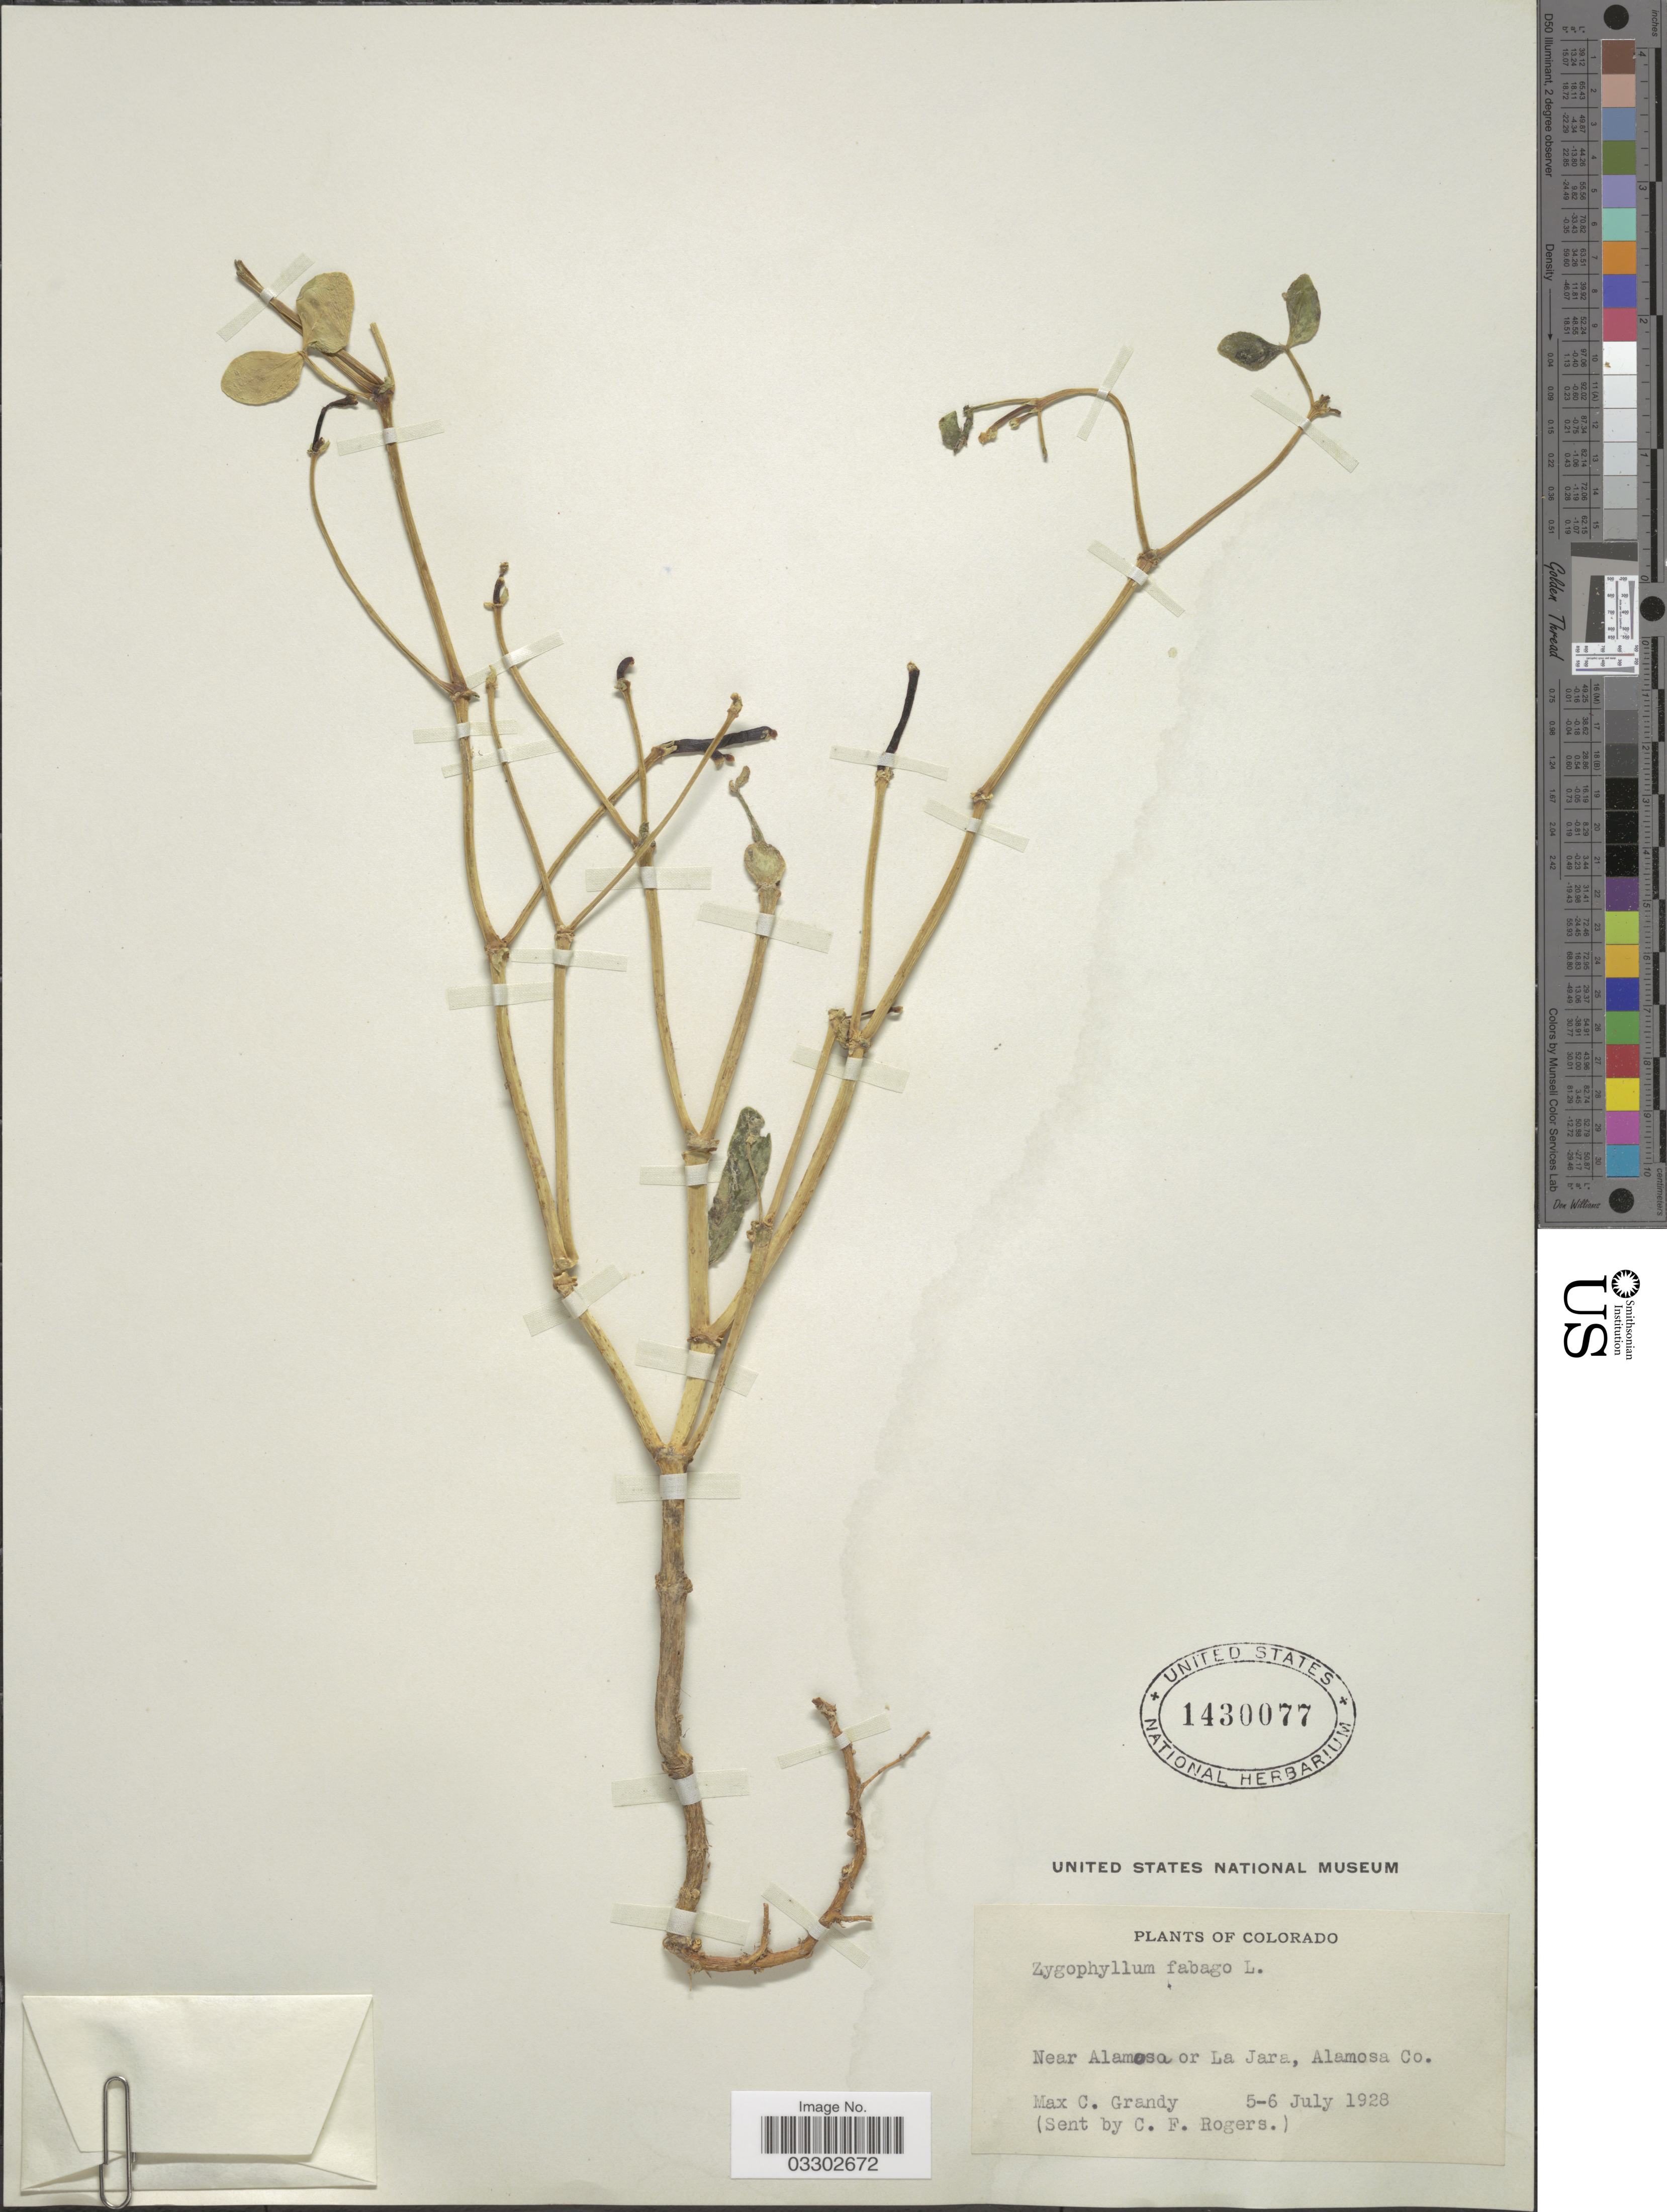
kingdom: Plantae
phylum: Tracheophyta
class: Magnoliopsida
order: Zygophyllales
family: Zygophyllaceae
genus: Zygophyllum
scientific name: Zygophyllum fabago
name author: L.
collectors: M. Grandy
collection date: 1928-07-05/1928-07-06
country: United States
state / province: Colorado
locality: Near Alamosa or La Jara, Alamosa Co.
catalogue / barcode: US 1430077